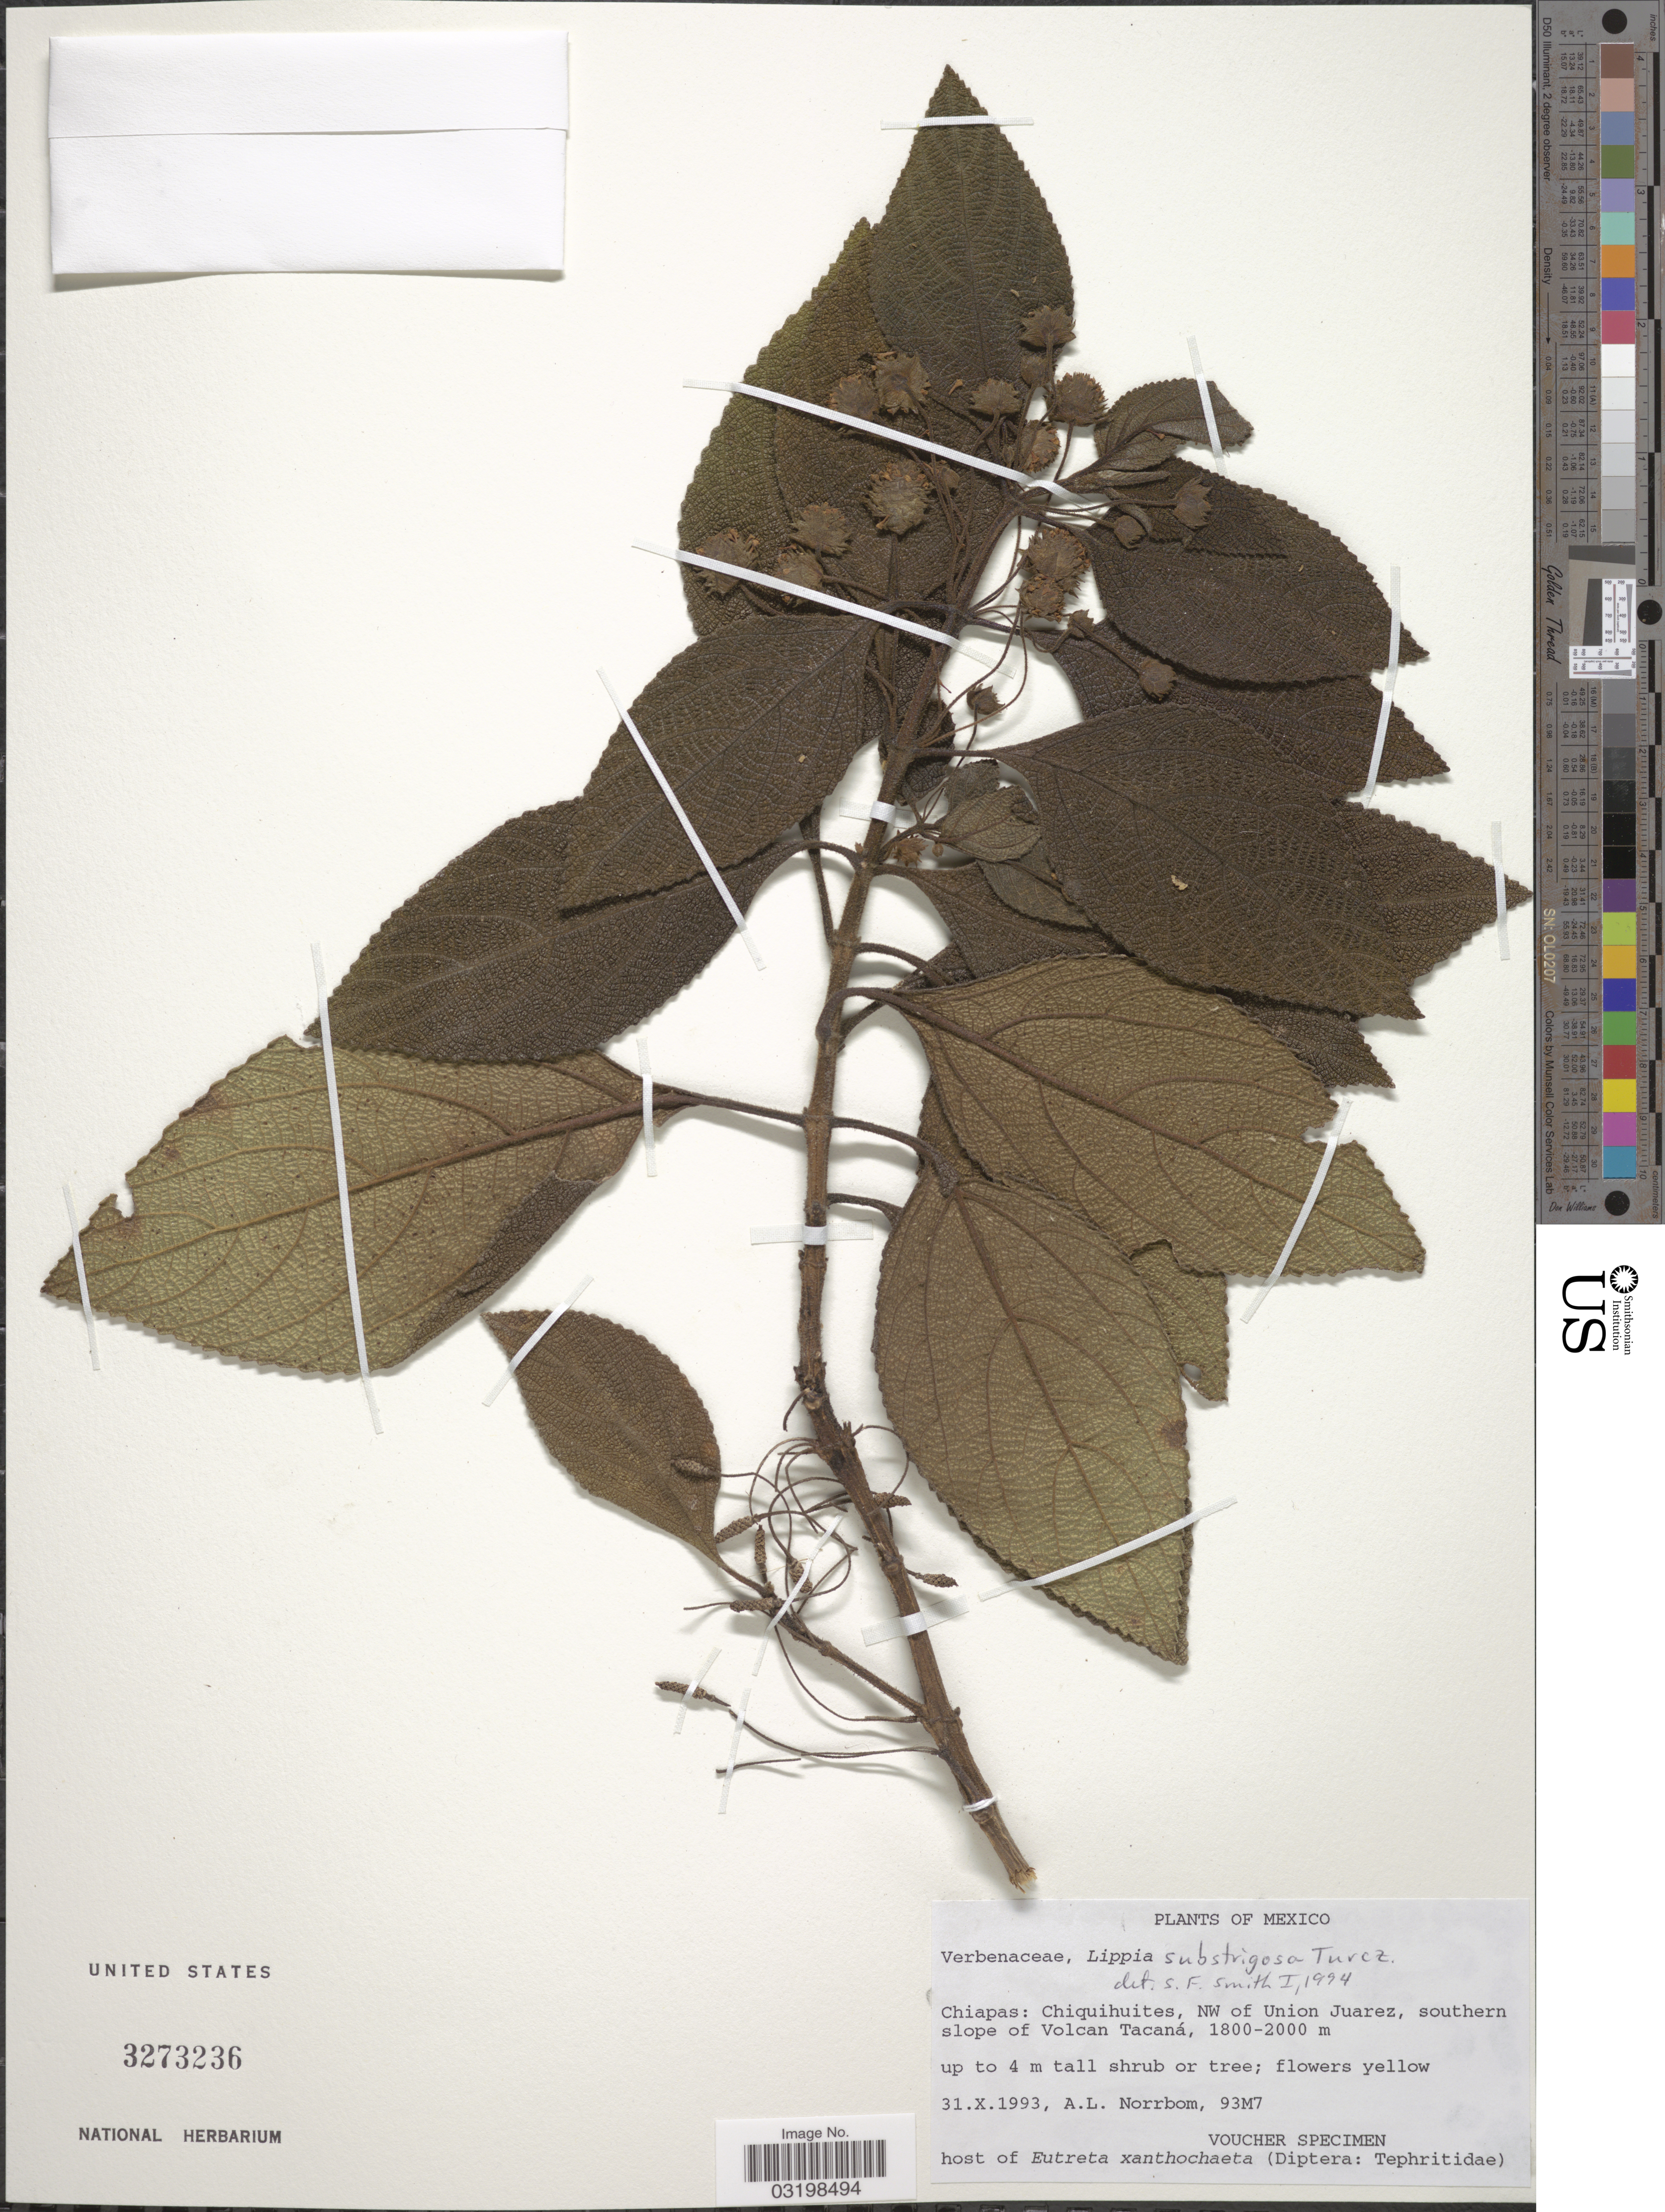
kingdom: Plantae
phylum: Tracheophyta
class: Magnoliopsida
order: Lamiales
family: Verbenaceae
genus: Lippia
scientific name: Lippia umbellata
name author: Cav.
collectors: A. L. Norrbom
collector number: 93M7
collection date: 1993-10-31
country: Mexico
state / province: Chiapas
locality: Chiquihuites, NW of Union Juarez, southern slope of Volcan Tacaná.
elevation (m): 1800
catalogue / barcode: US 3273236